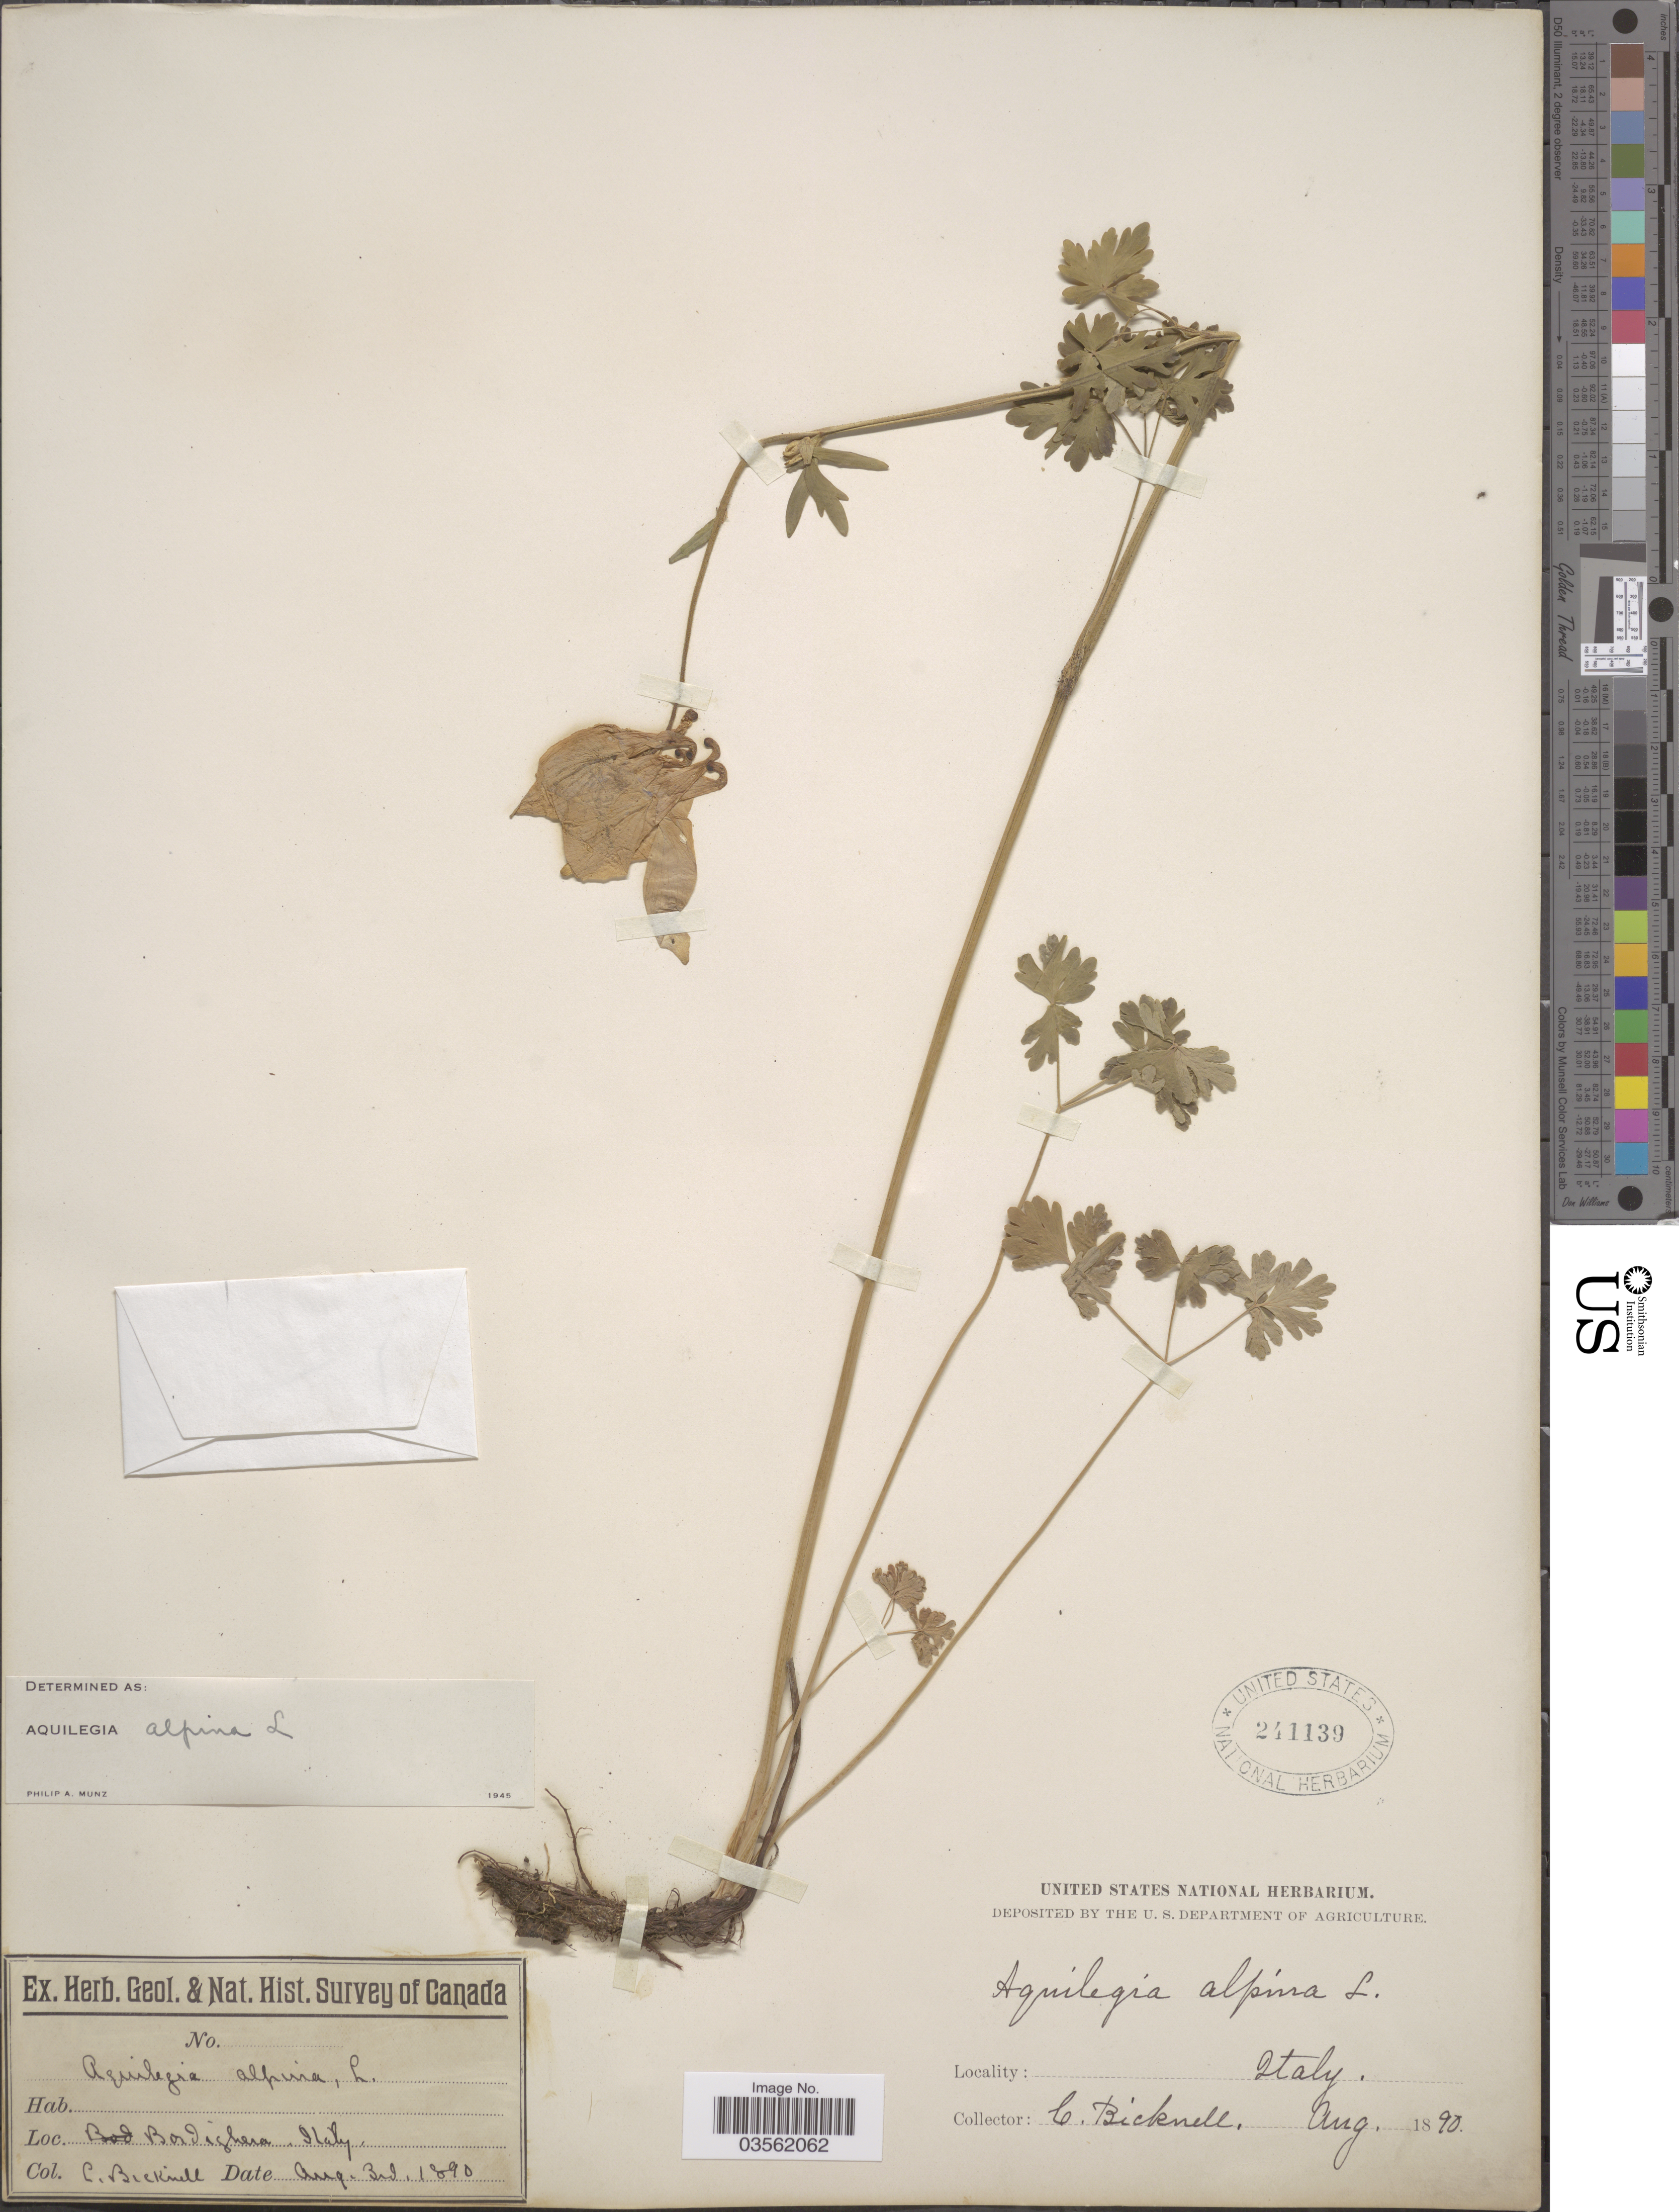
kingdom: Plantae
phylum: Tracheophyta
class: Magnoliopsida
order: Ranunculales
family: Ranunculaceae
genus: Aquilegia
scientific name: Aquilegia alpina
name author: L.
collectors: C. Bicknell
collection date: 1890-08-30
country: Italy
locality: Bordighera.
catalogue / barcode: US 241139